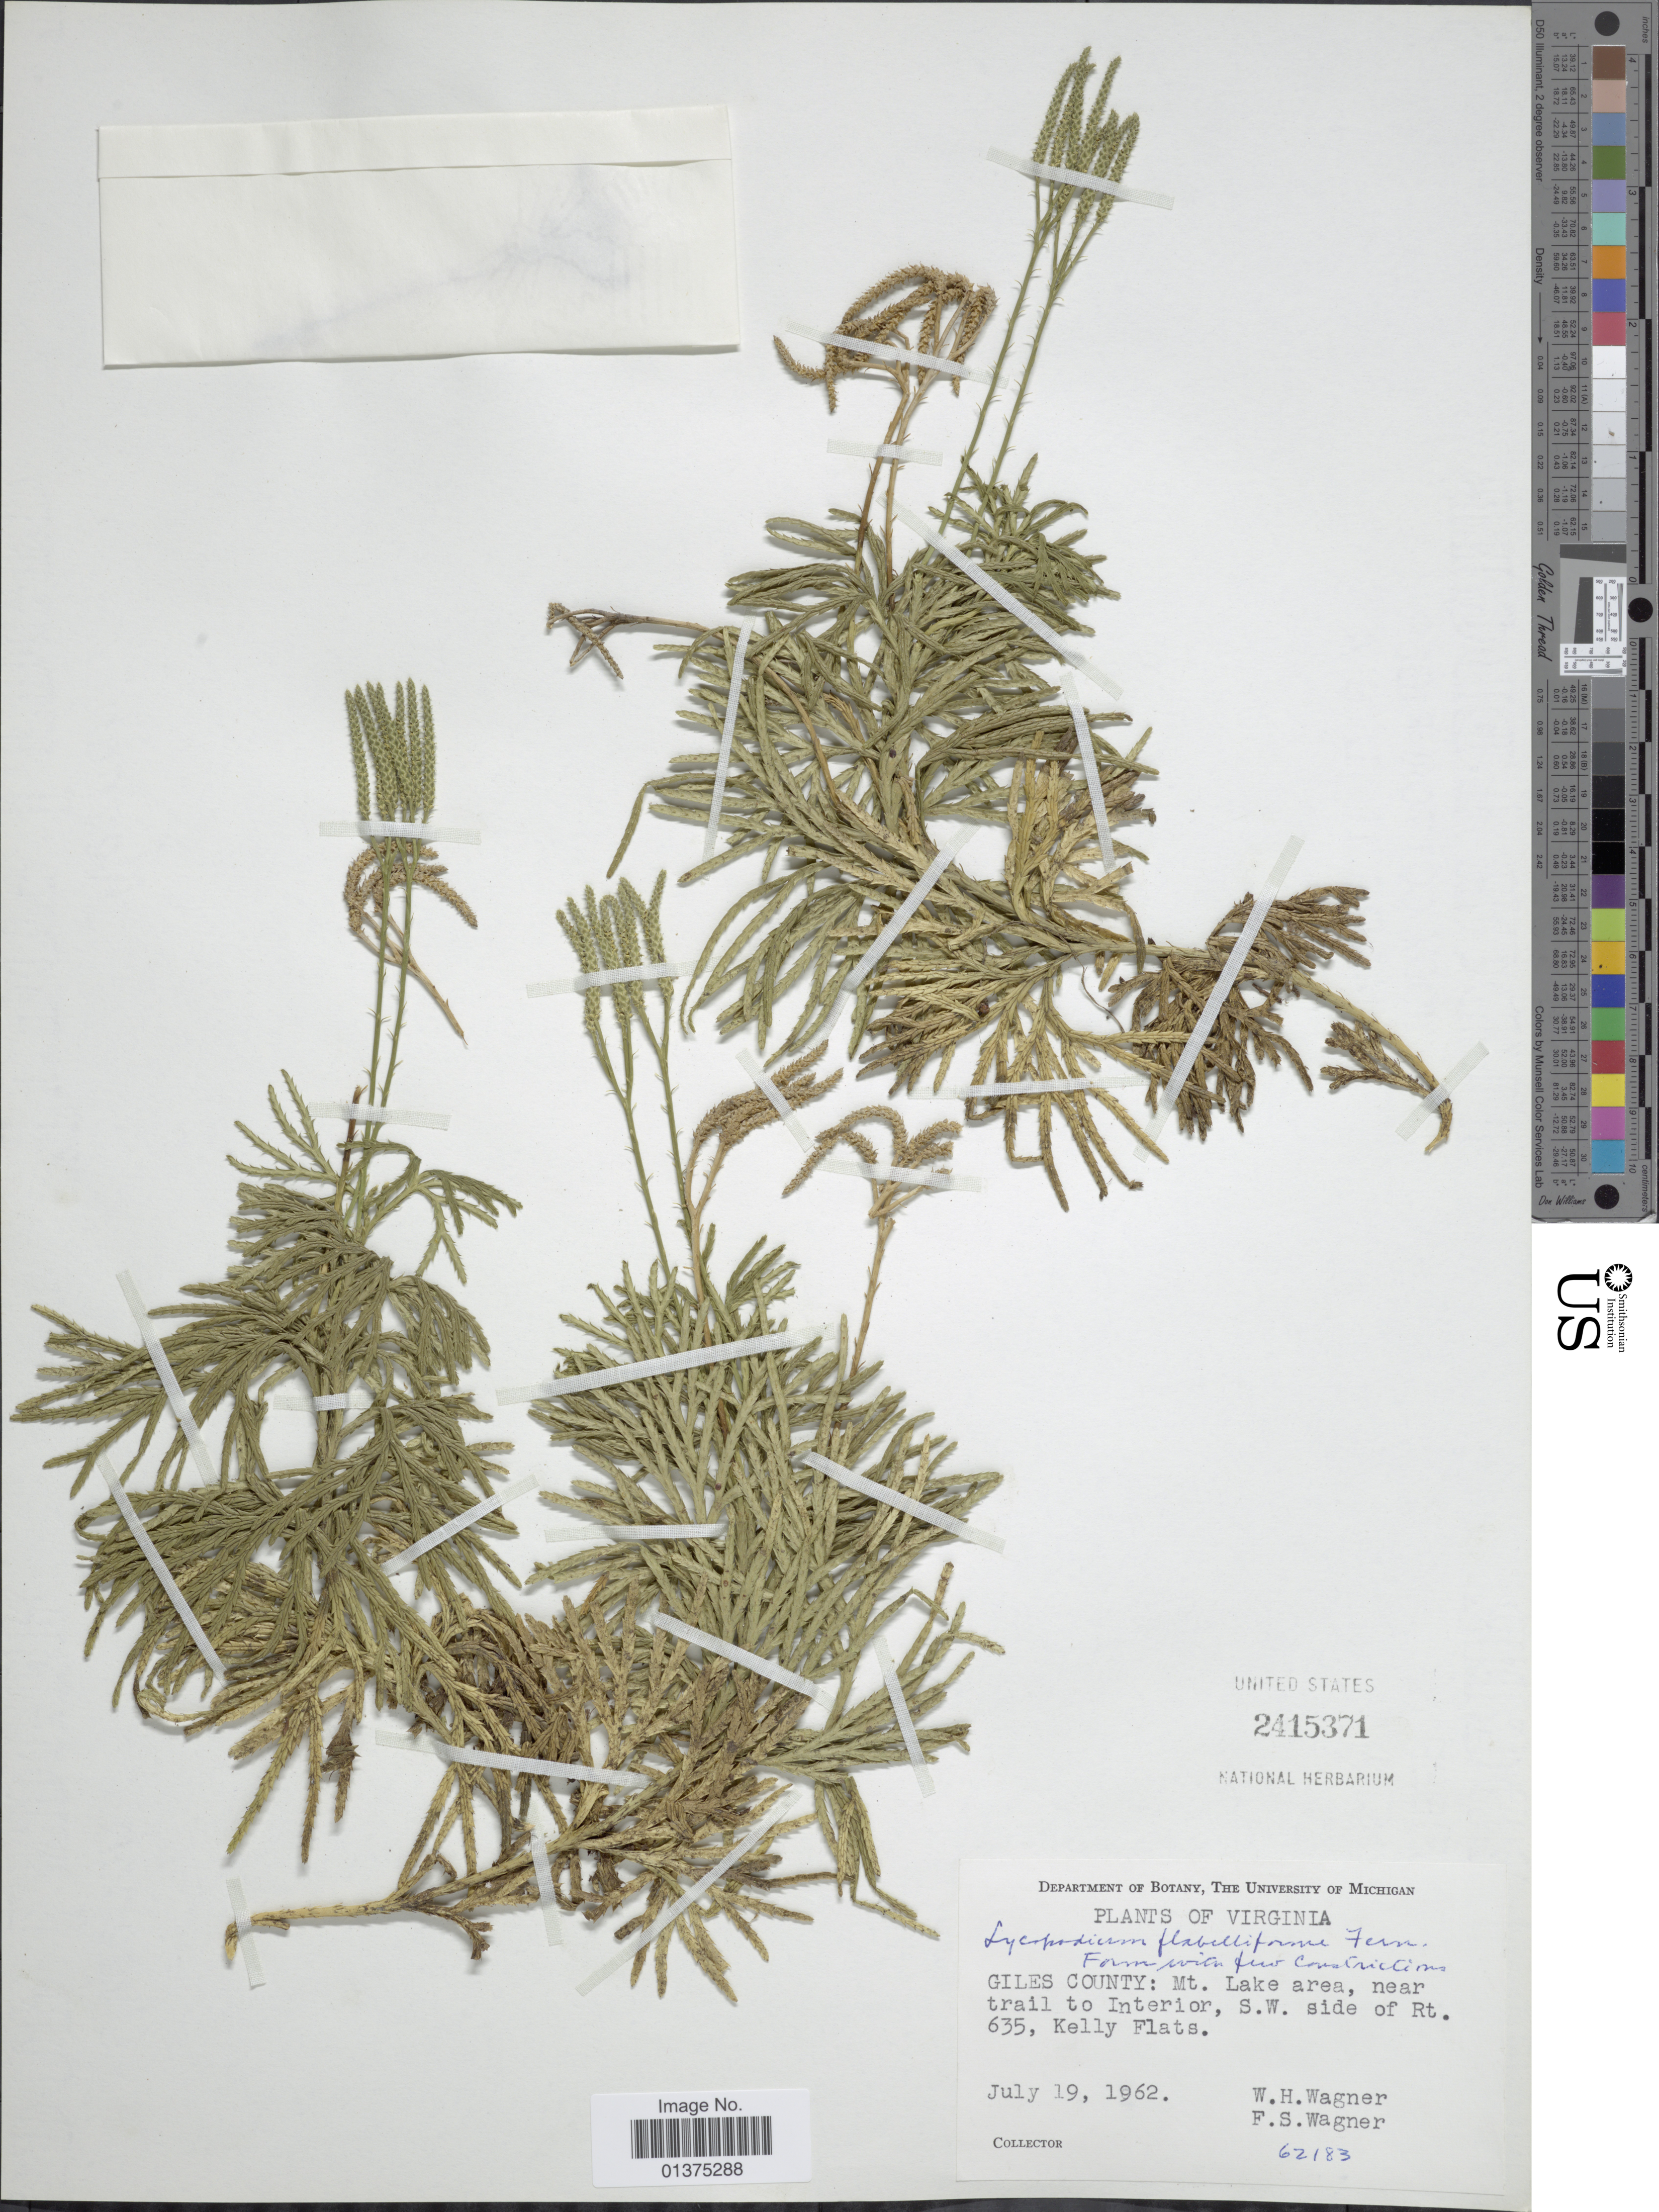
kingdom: Plantae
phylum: Tracheophyta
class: Lycopodiopsida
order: Lycopodiales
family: Lycopodiaceae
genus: Diphasiastrum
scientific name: Diphasiastrum digitatum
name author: (Dill. ex A. Braun) Holub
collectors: W. H. Wagner & F. S. Wagner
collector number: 62183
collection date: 1962-07-19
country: United States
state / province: Virginia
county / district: Giles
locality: Mt Lake area, near trail to Interior, S.W. side of Rt 635, Kelly Flats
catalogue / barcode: US 2415371